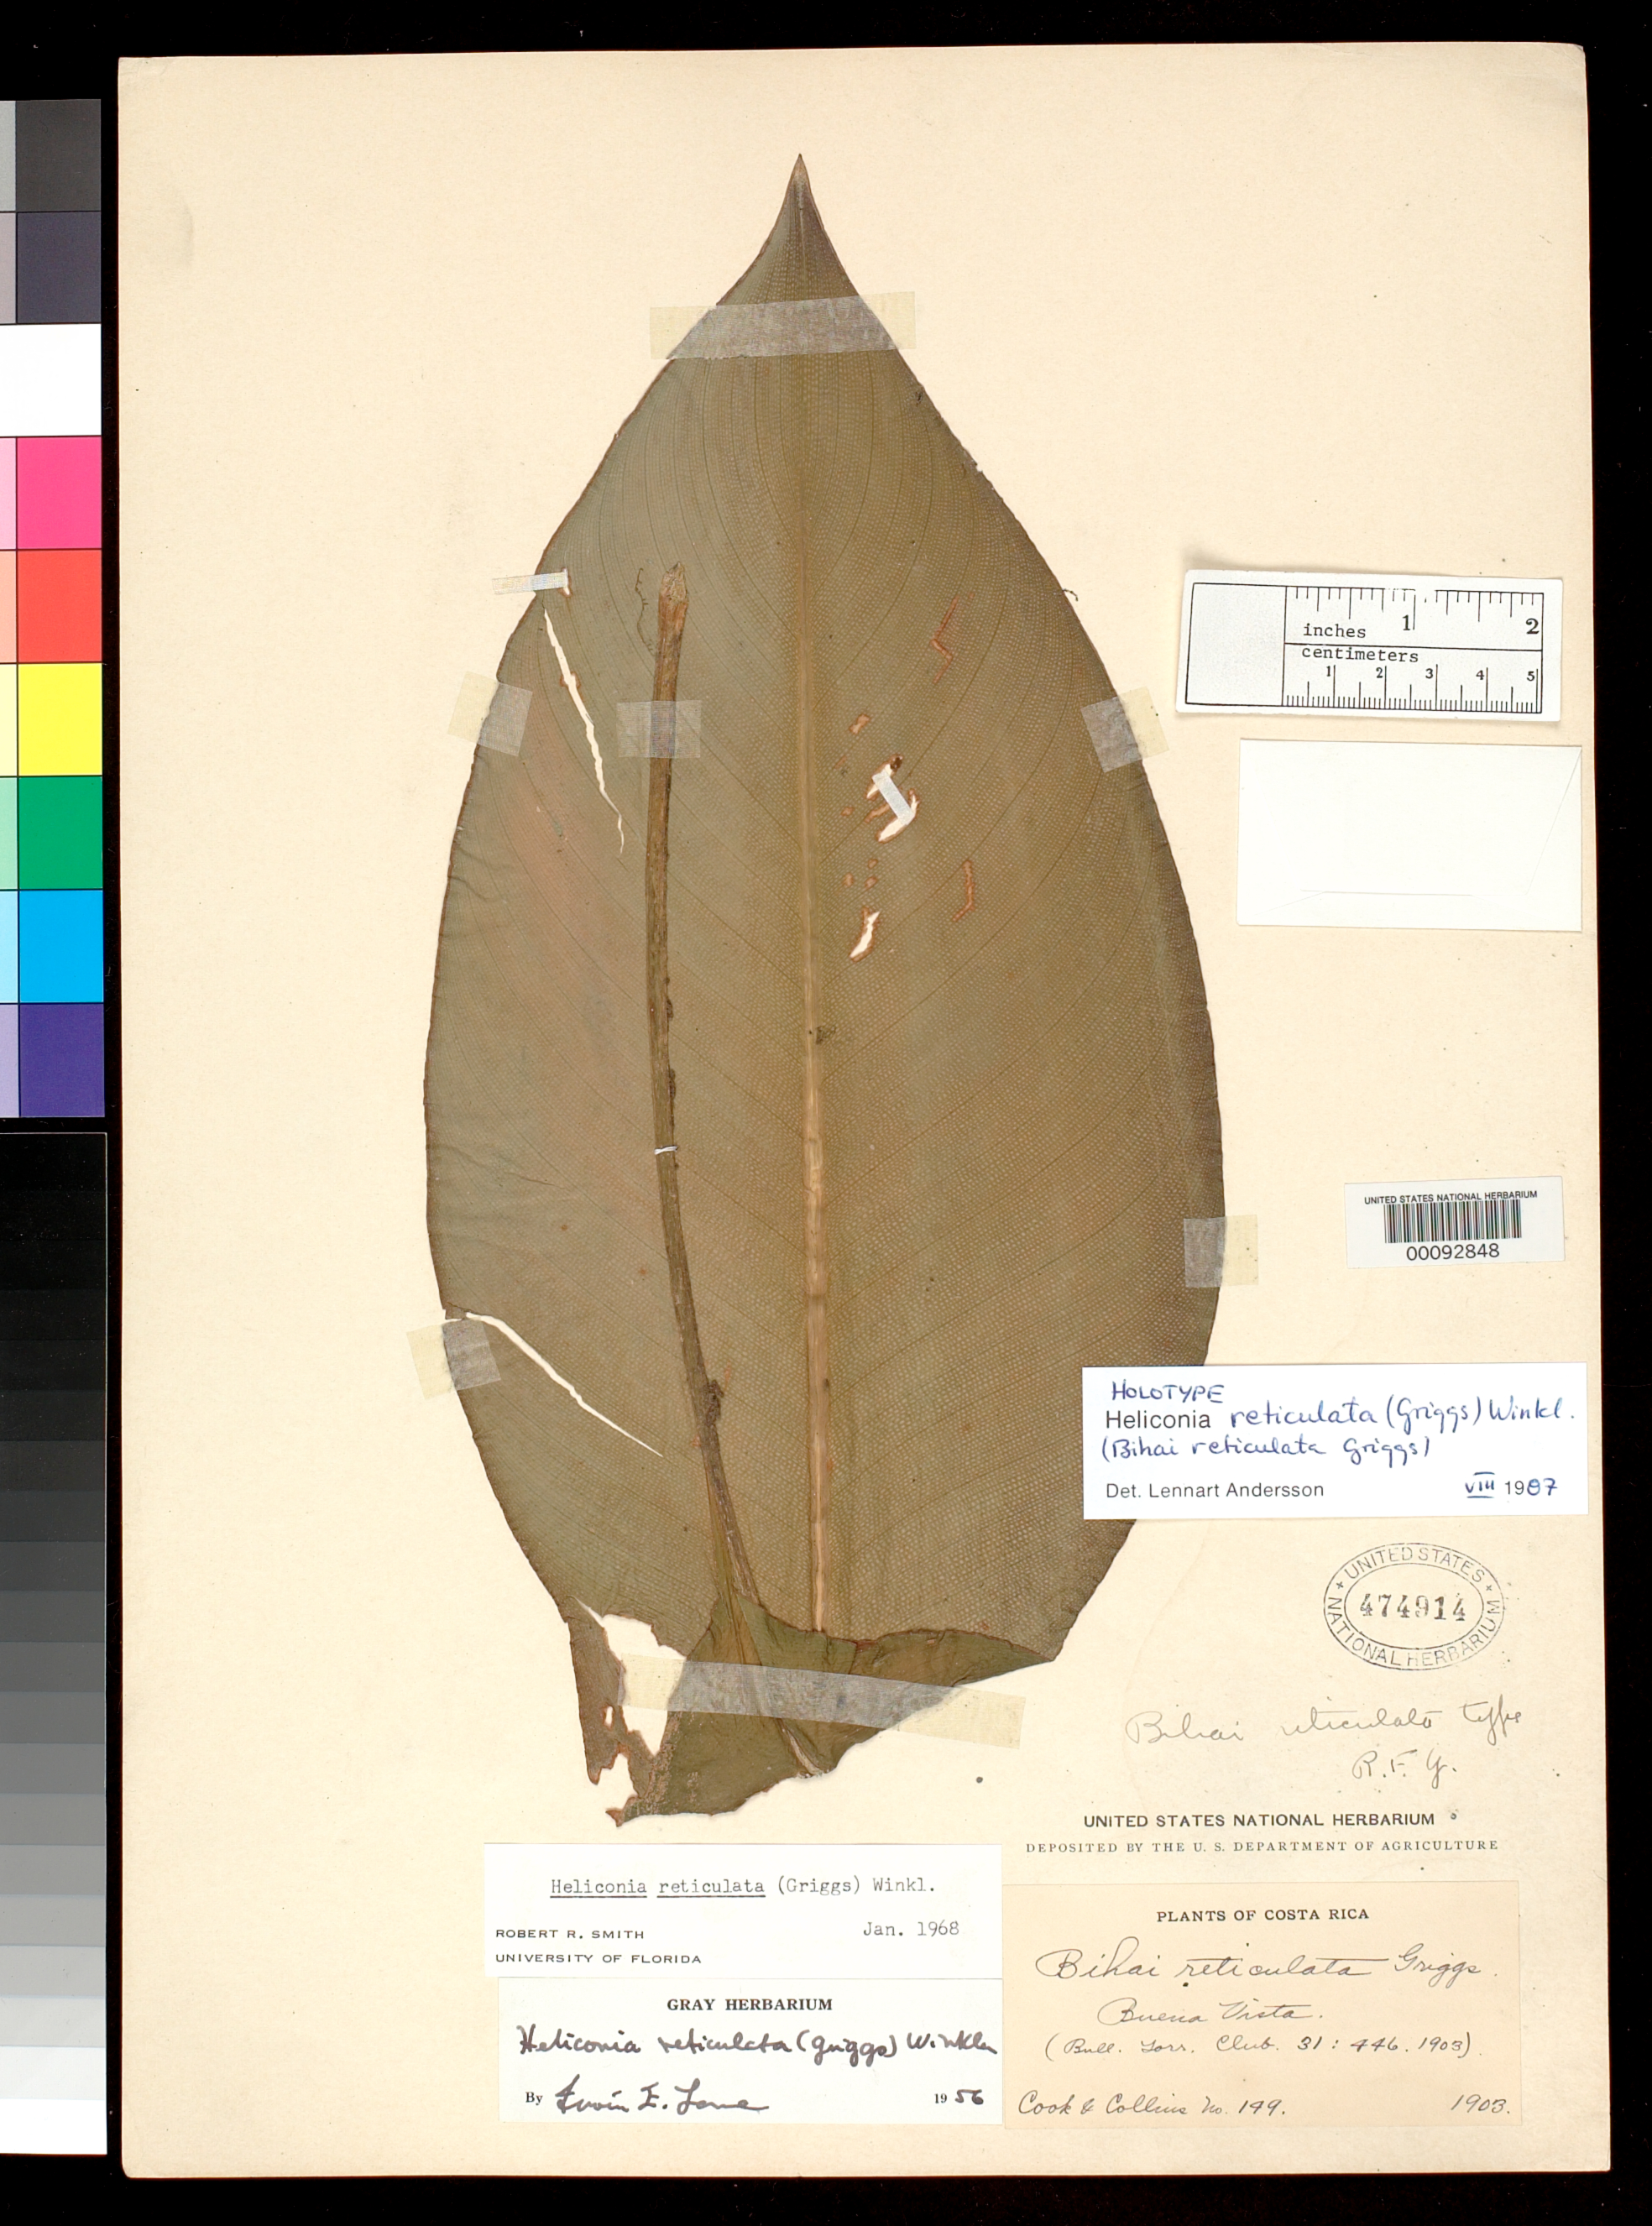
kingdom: Plantae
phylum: Tracheophyta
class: Liliopsida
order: Zingiberales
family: Heliconiaceae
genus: Bihai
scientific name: Bihai reticulata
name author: R.F. Griggs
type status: Holotype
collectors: O. F. Cook & G. Collins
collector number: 149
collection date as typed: Apr 1903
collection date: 1903-04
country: Costa Rica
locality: Buena Vista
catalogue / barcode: US 474914